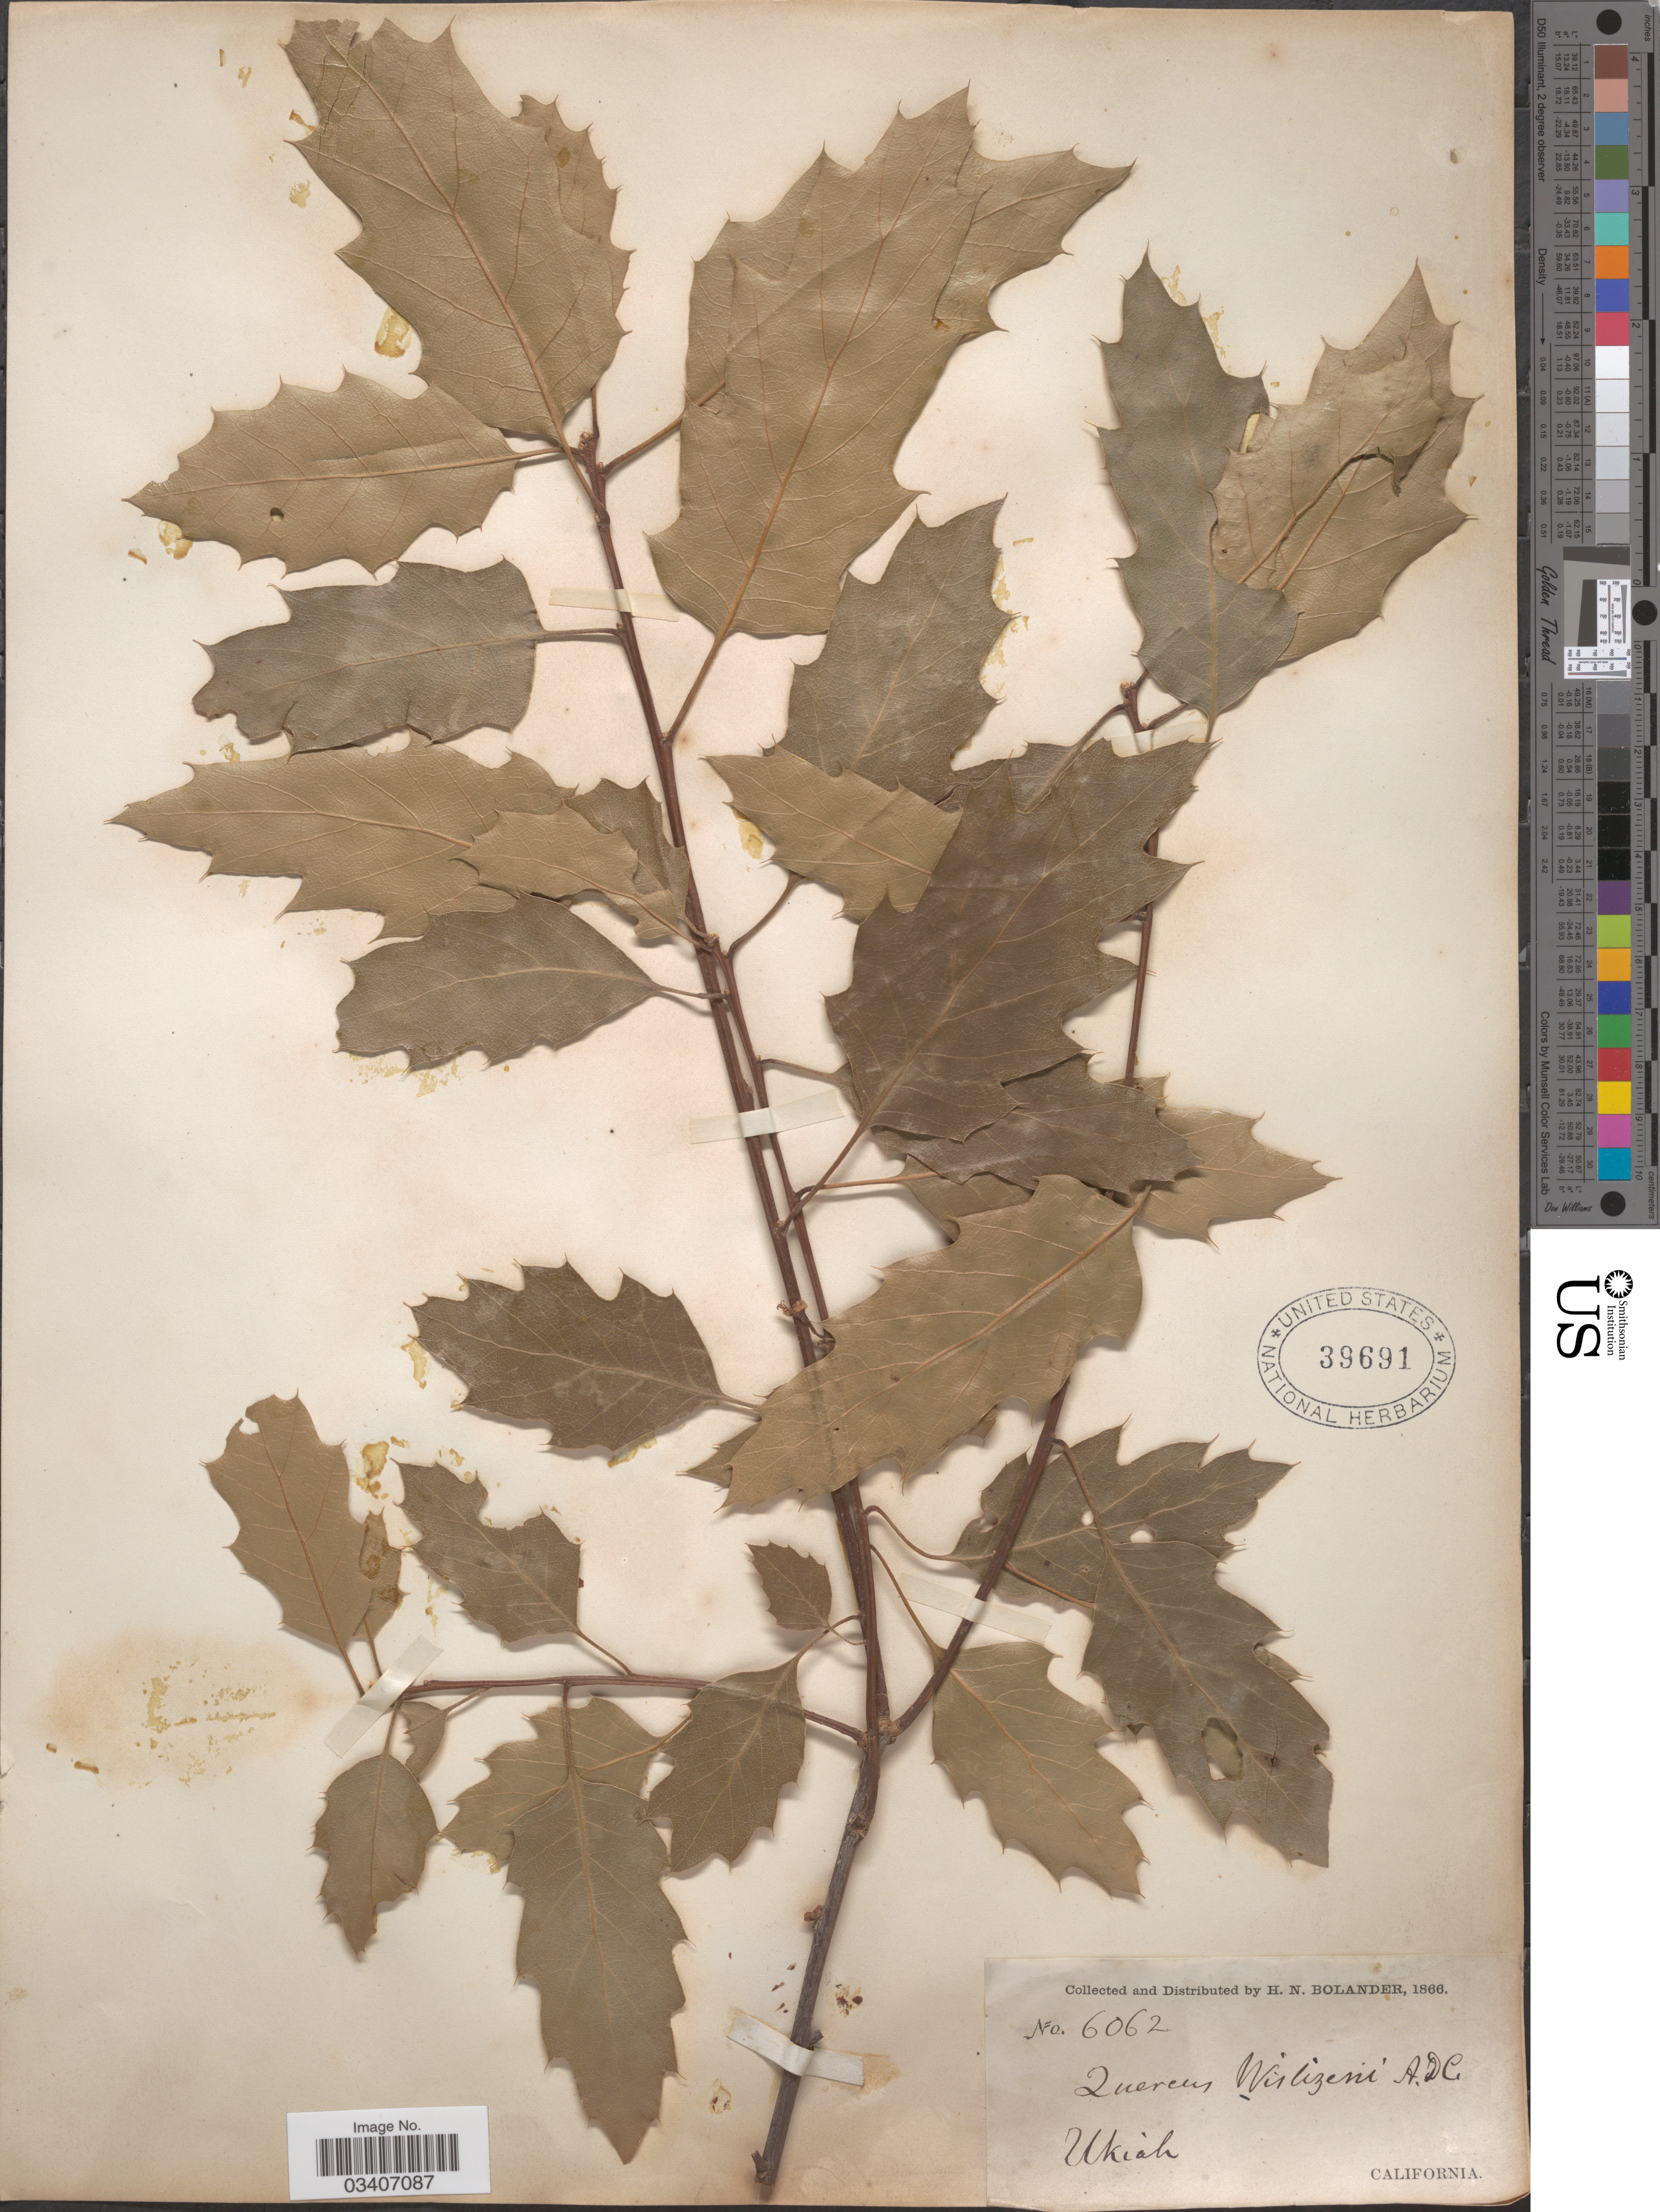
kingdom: Plantae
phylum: Tracheophyta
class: Magnoliopsida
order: Fagales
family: Fagaceae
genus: Quercus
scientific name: Quercus x moreha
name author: Kellogg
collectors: H. Bolander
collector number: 6062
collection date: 1866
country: United States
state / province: California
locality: Ukiah.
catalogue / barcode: US 39691